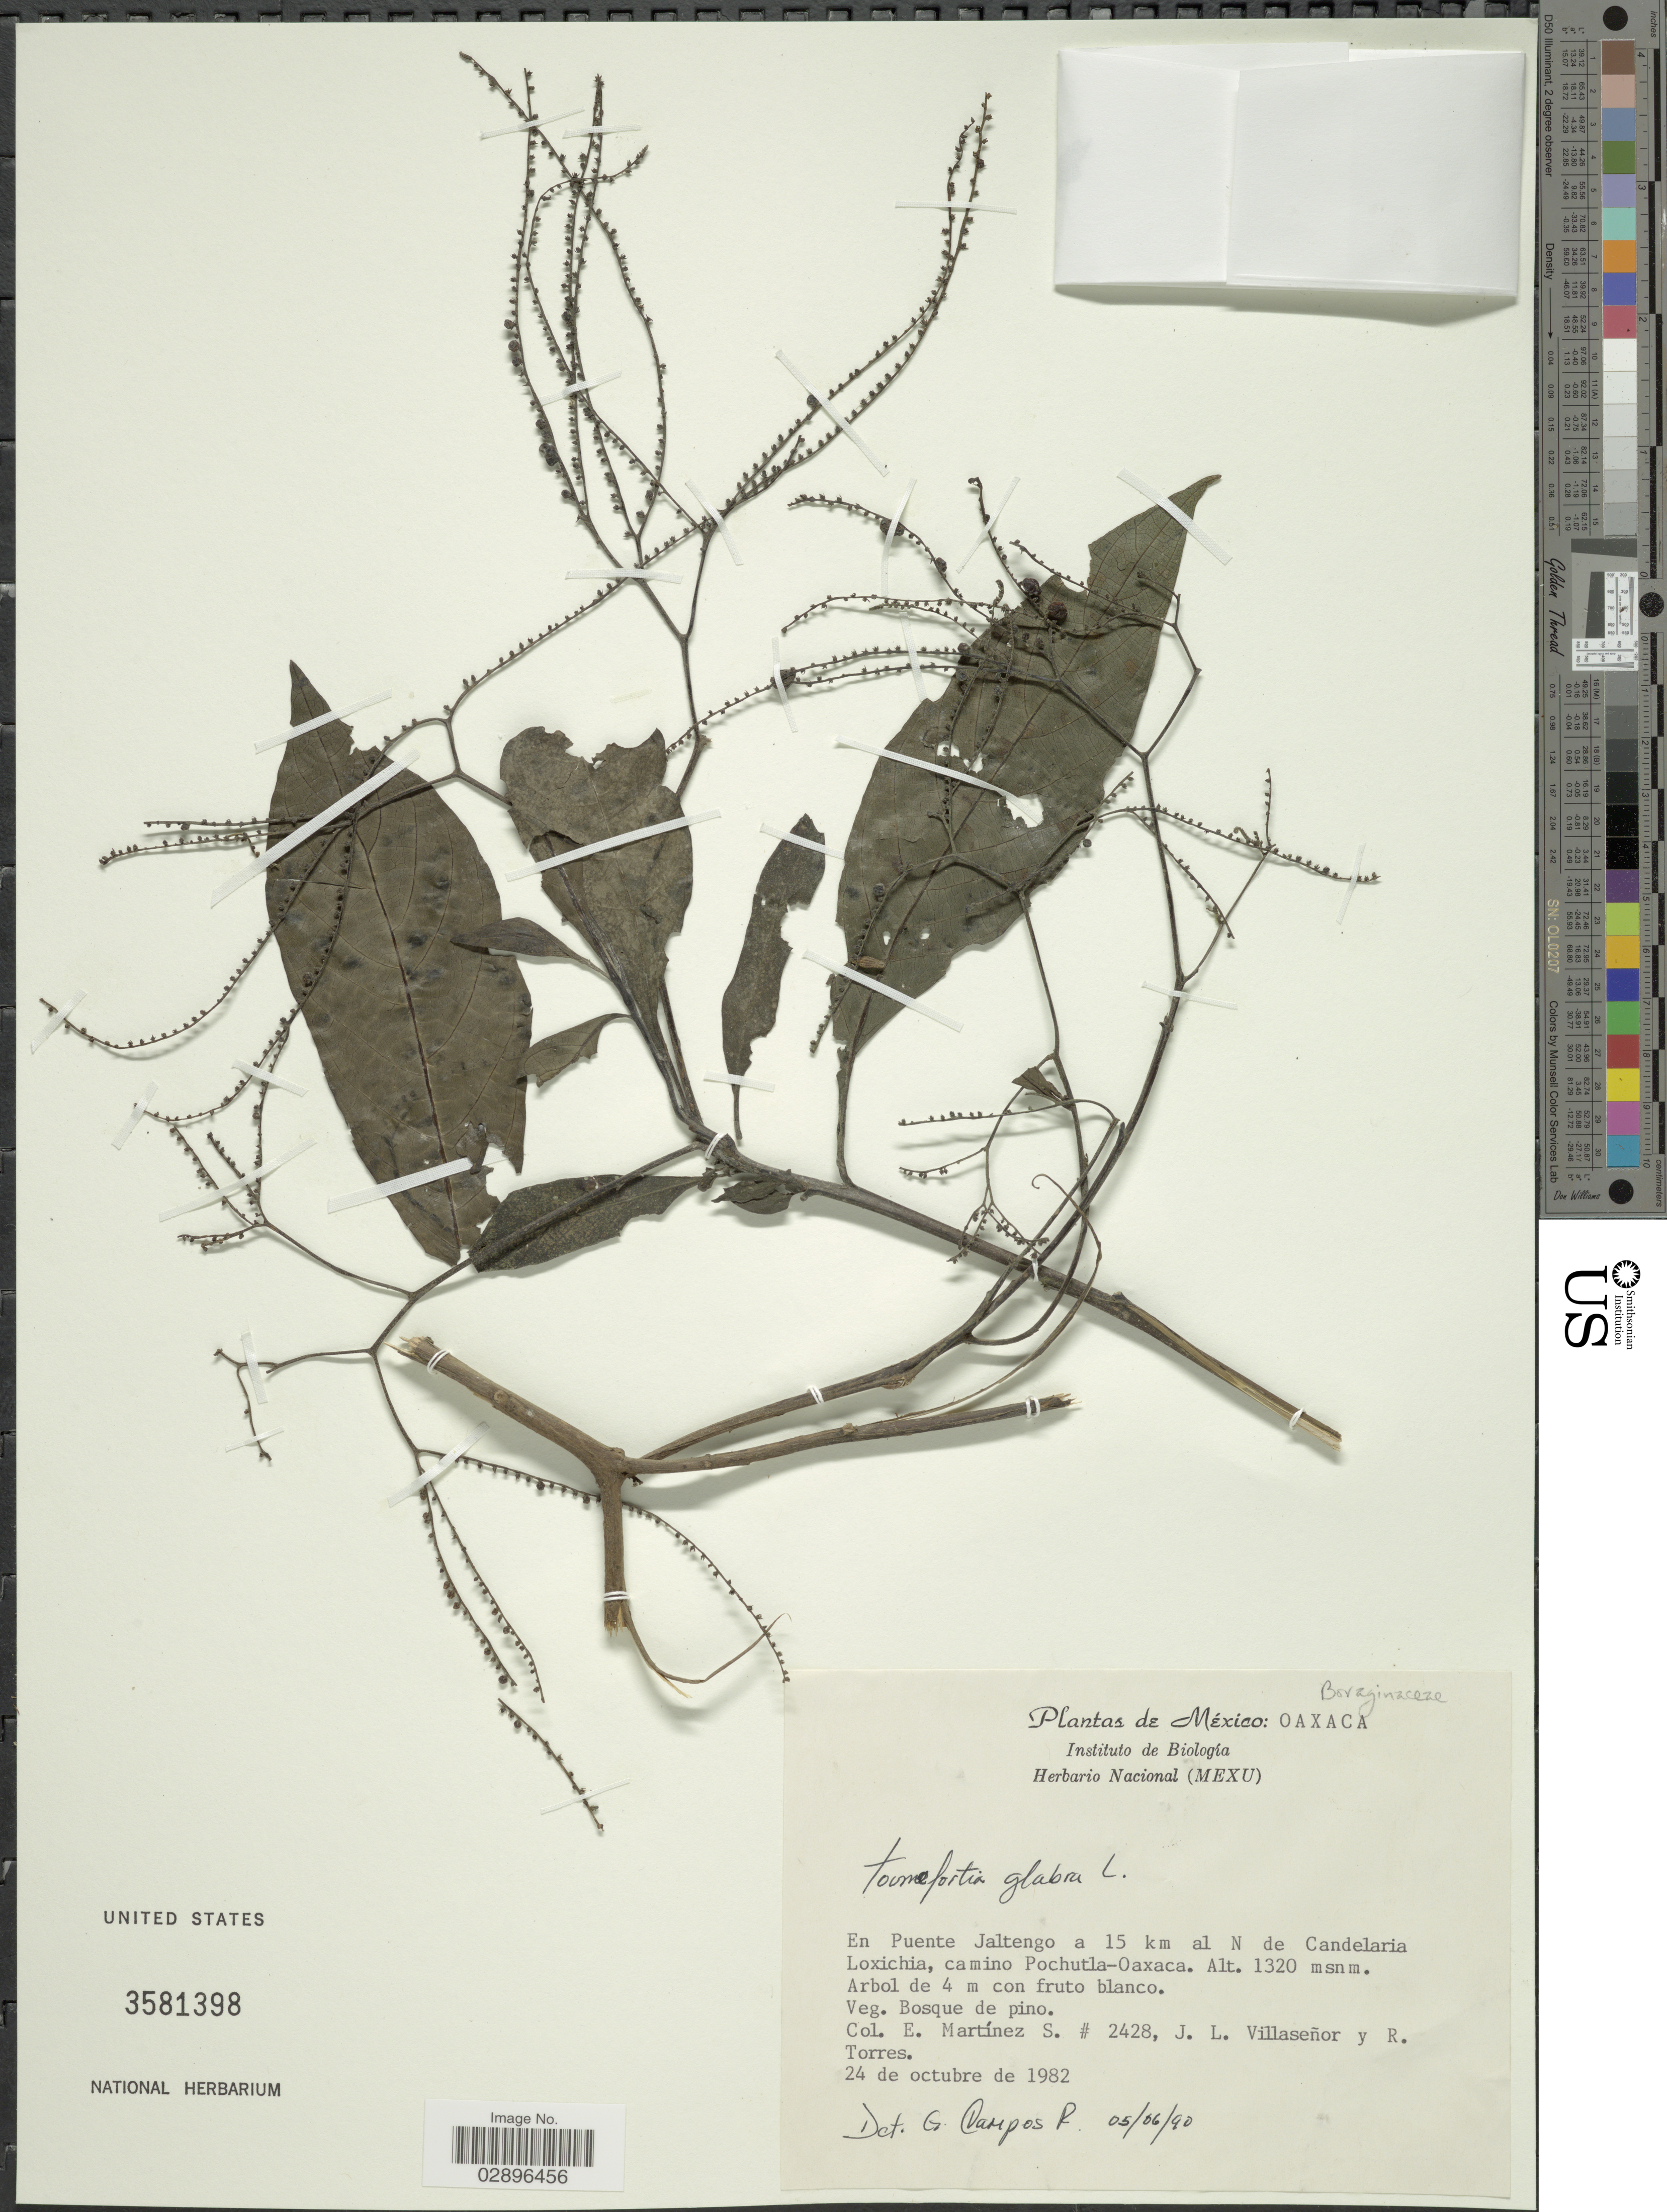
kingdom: Plantae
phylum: Tracheophyta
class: Magnoliopsida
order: Boraginales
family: Heliotropiaceae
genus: Tournefortia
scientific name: Tournefortia glabra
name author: L.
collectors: E. M. Martínez S., J. Villaseñor R. & R. Torres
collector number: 2428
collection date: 1982-10-24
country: Mexico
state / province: Oaxaca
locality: En Puente Jaltengo a 15 km al N de Candelaria. Loxichia, camino Pochutla-Oaxaca.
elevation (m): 1320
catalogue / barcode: US 3581398